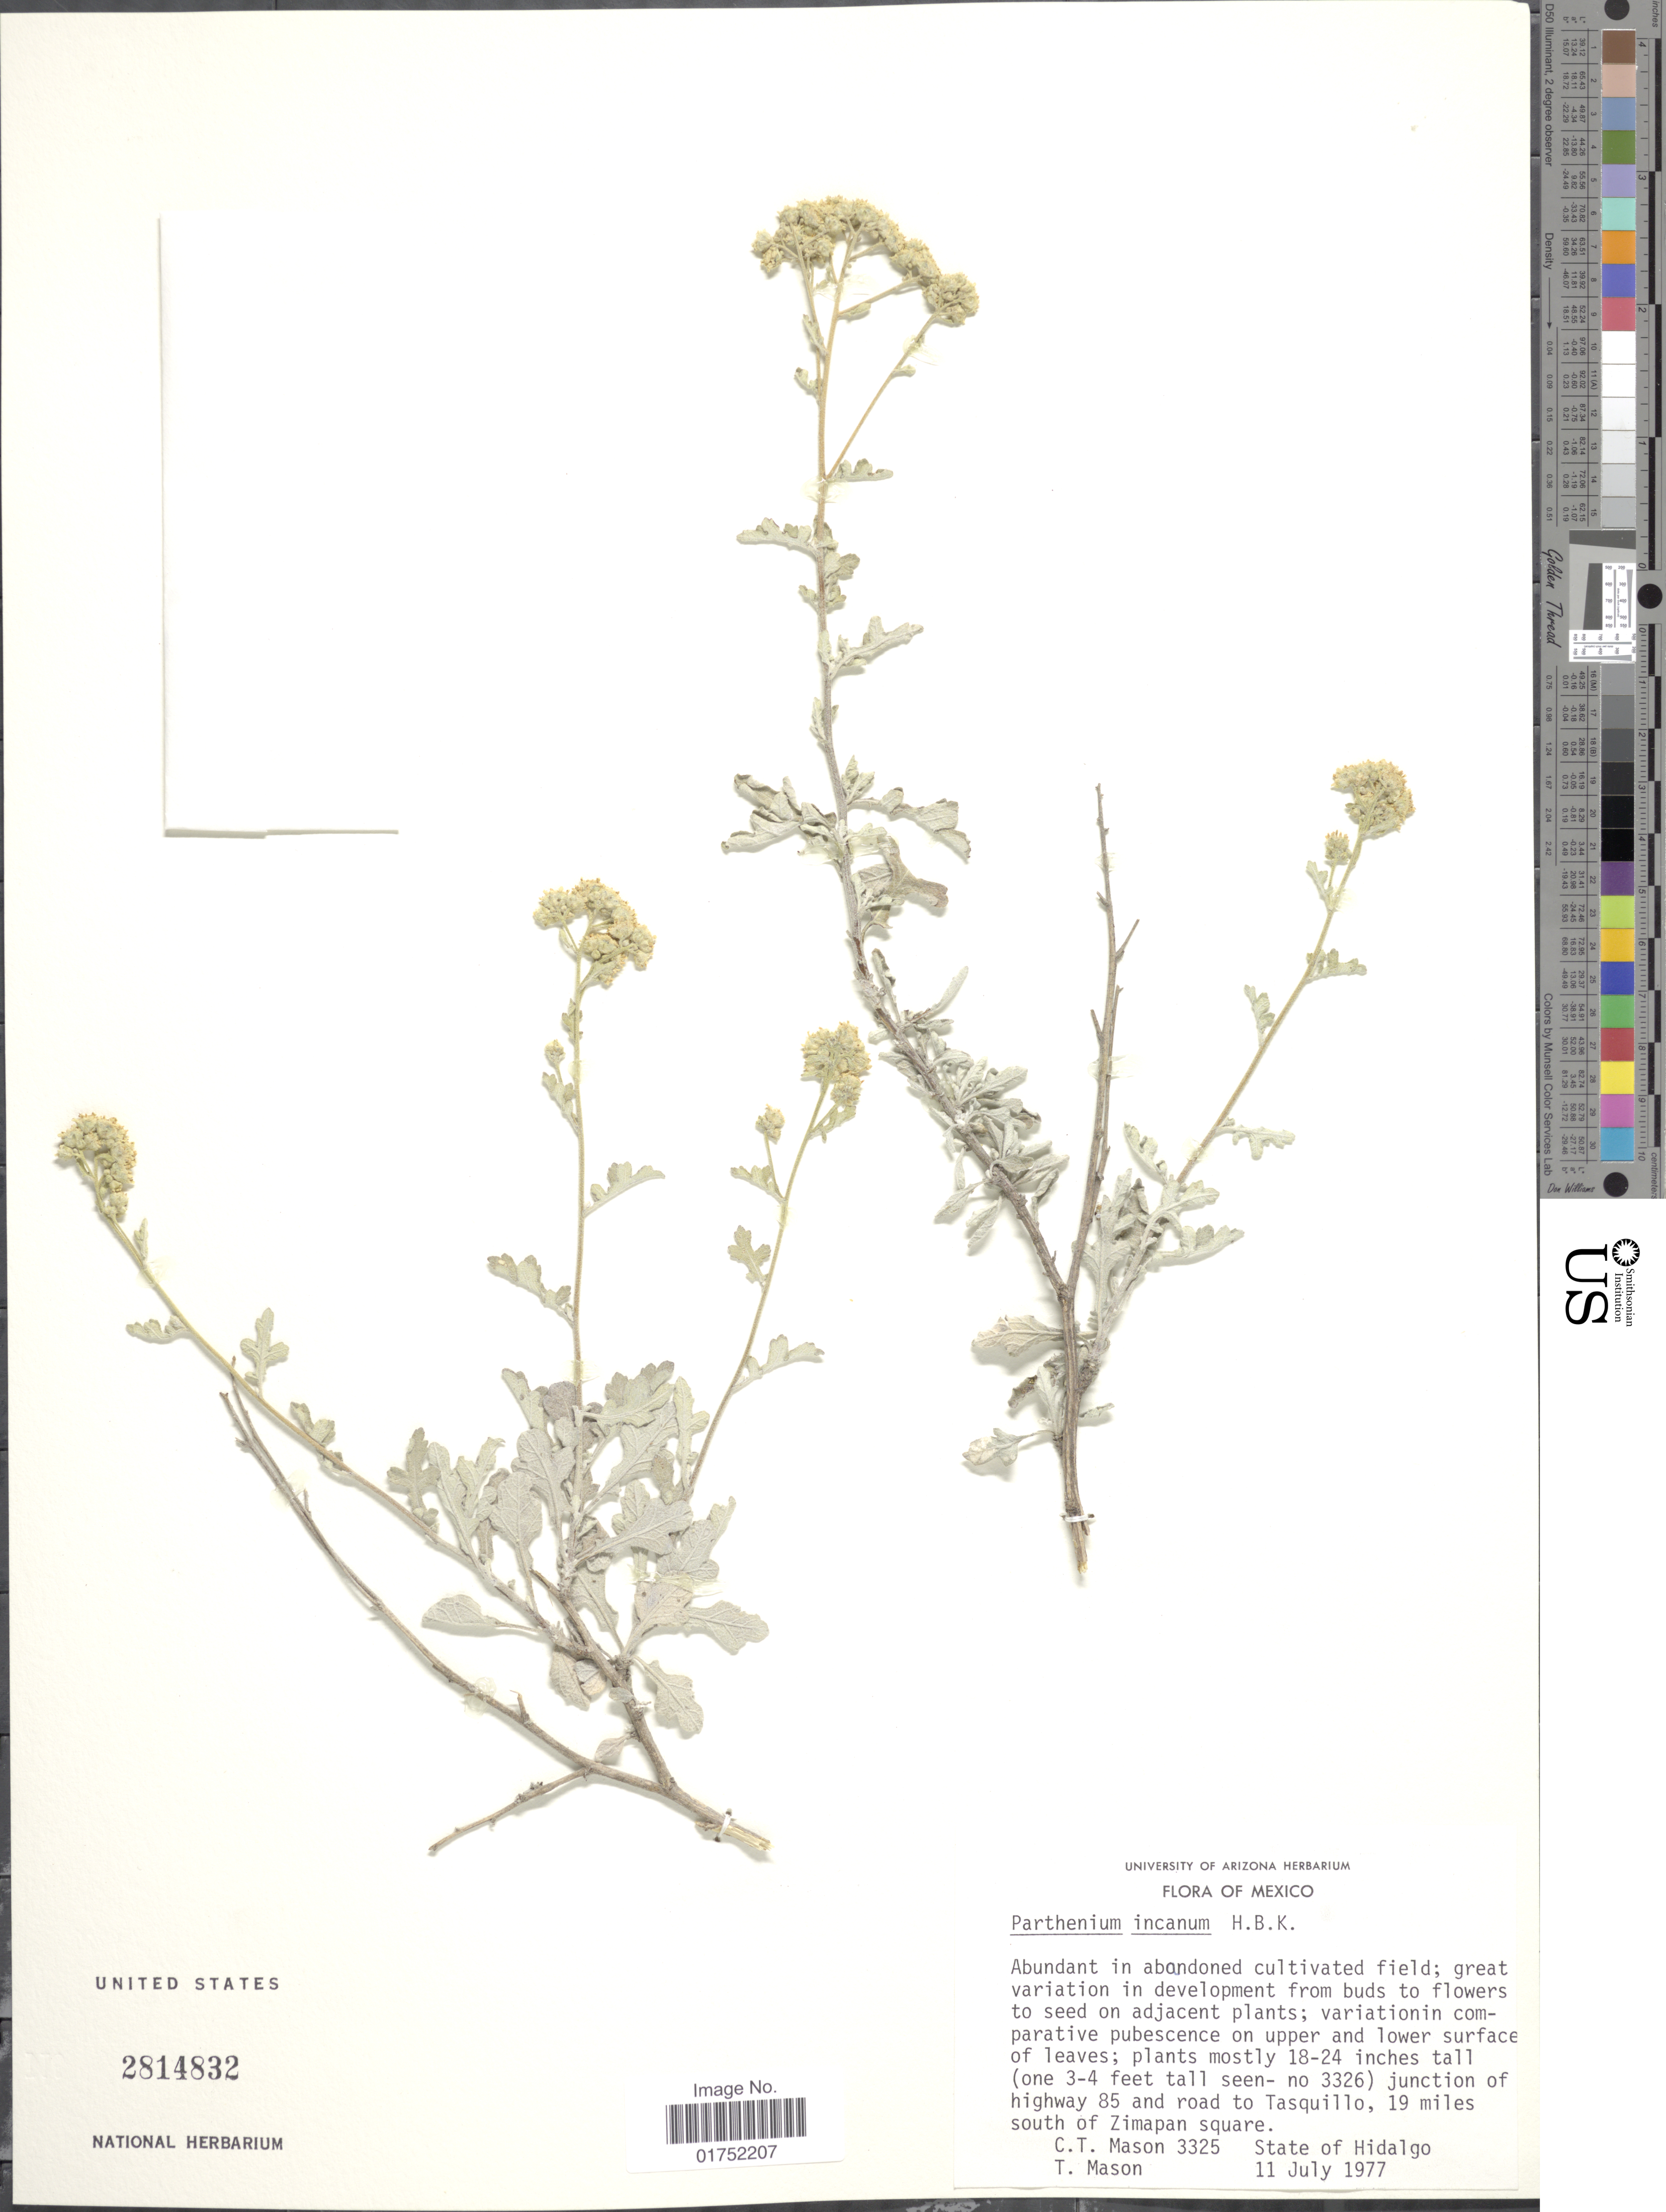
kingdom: Plantae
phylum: Tracheophyta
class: Magnoliopsida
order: Asterales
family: Asteraceae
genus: Parthenium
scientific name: Parthenium incanum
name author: Kunth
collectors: C. T. Mason & Mason, T.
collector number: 3325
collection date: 1977-07-11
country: Mexico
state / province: Hidalgo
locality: Junction of highway 85 and road to Tasquillo, 19 miles south of Zimapan square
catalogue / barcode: US 2814832